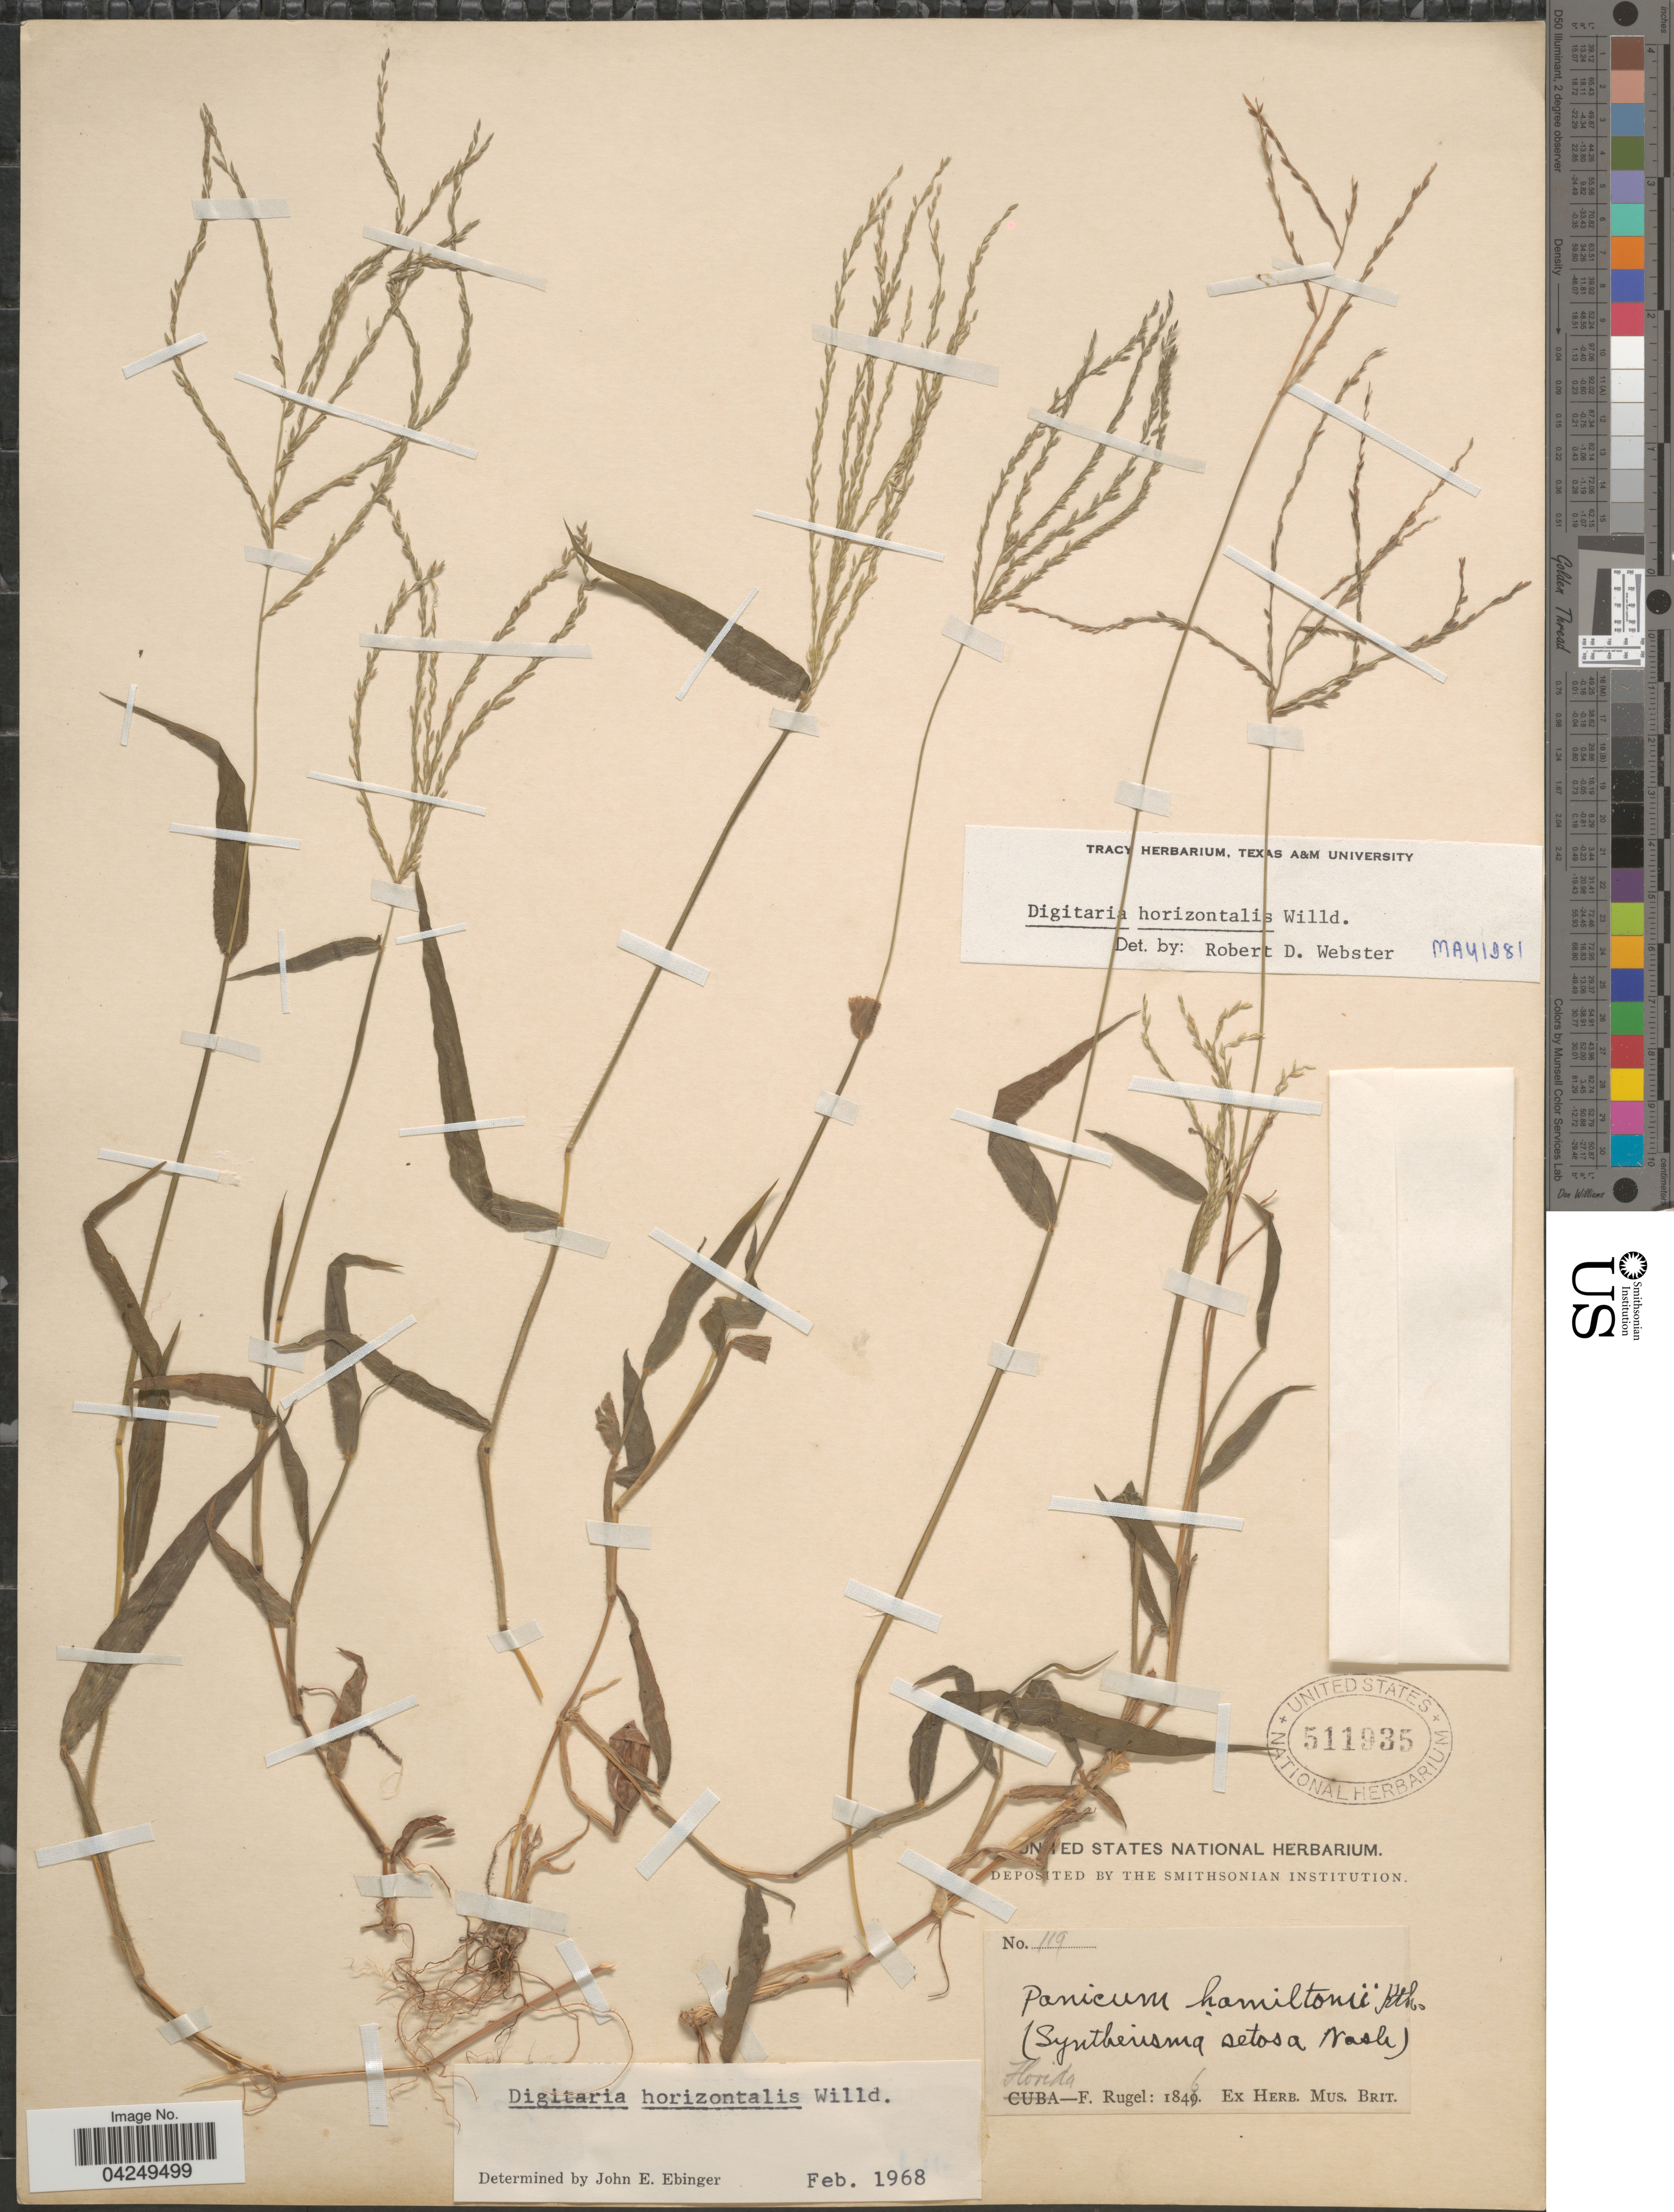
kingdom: Plantae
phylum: Tracheophyta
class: Liliopsida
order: Poales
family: Poaceae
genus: Digitaria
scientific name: Digitaria horizontalis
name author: Willd.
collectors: F. Rugel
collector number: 119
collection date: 1846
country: United States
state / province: Florida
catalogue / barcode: US 511935